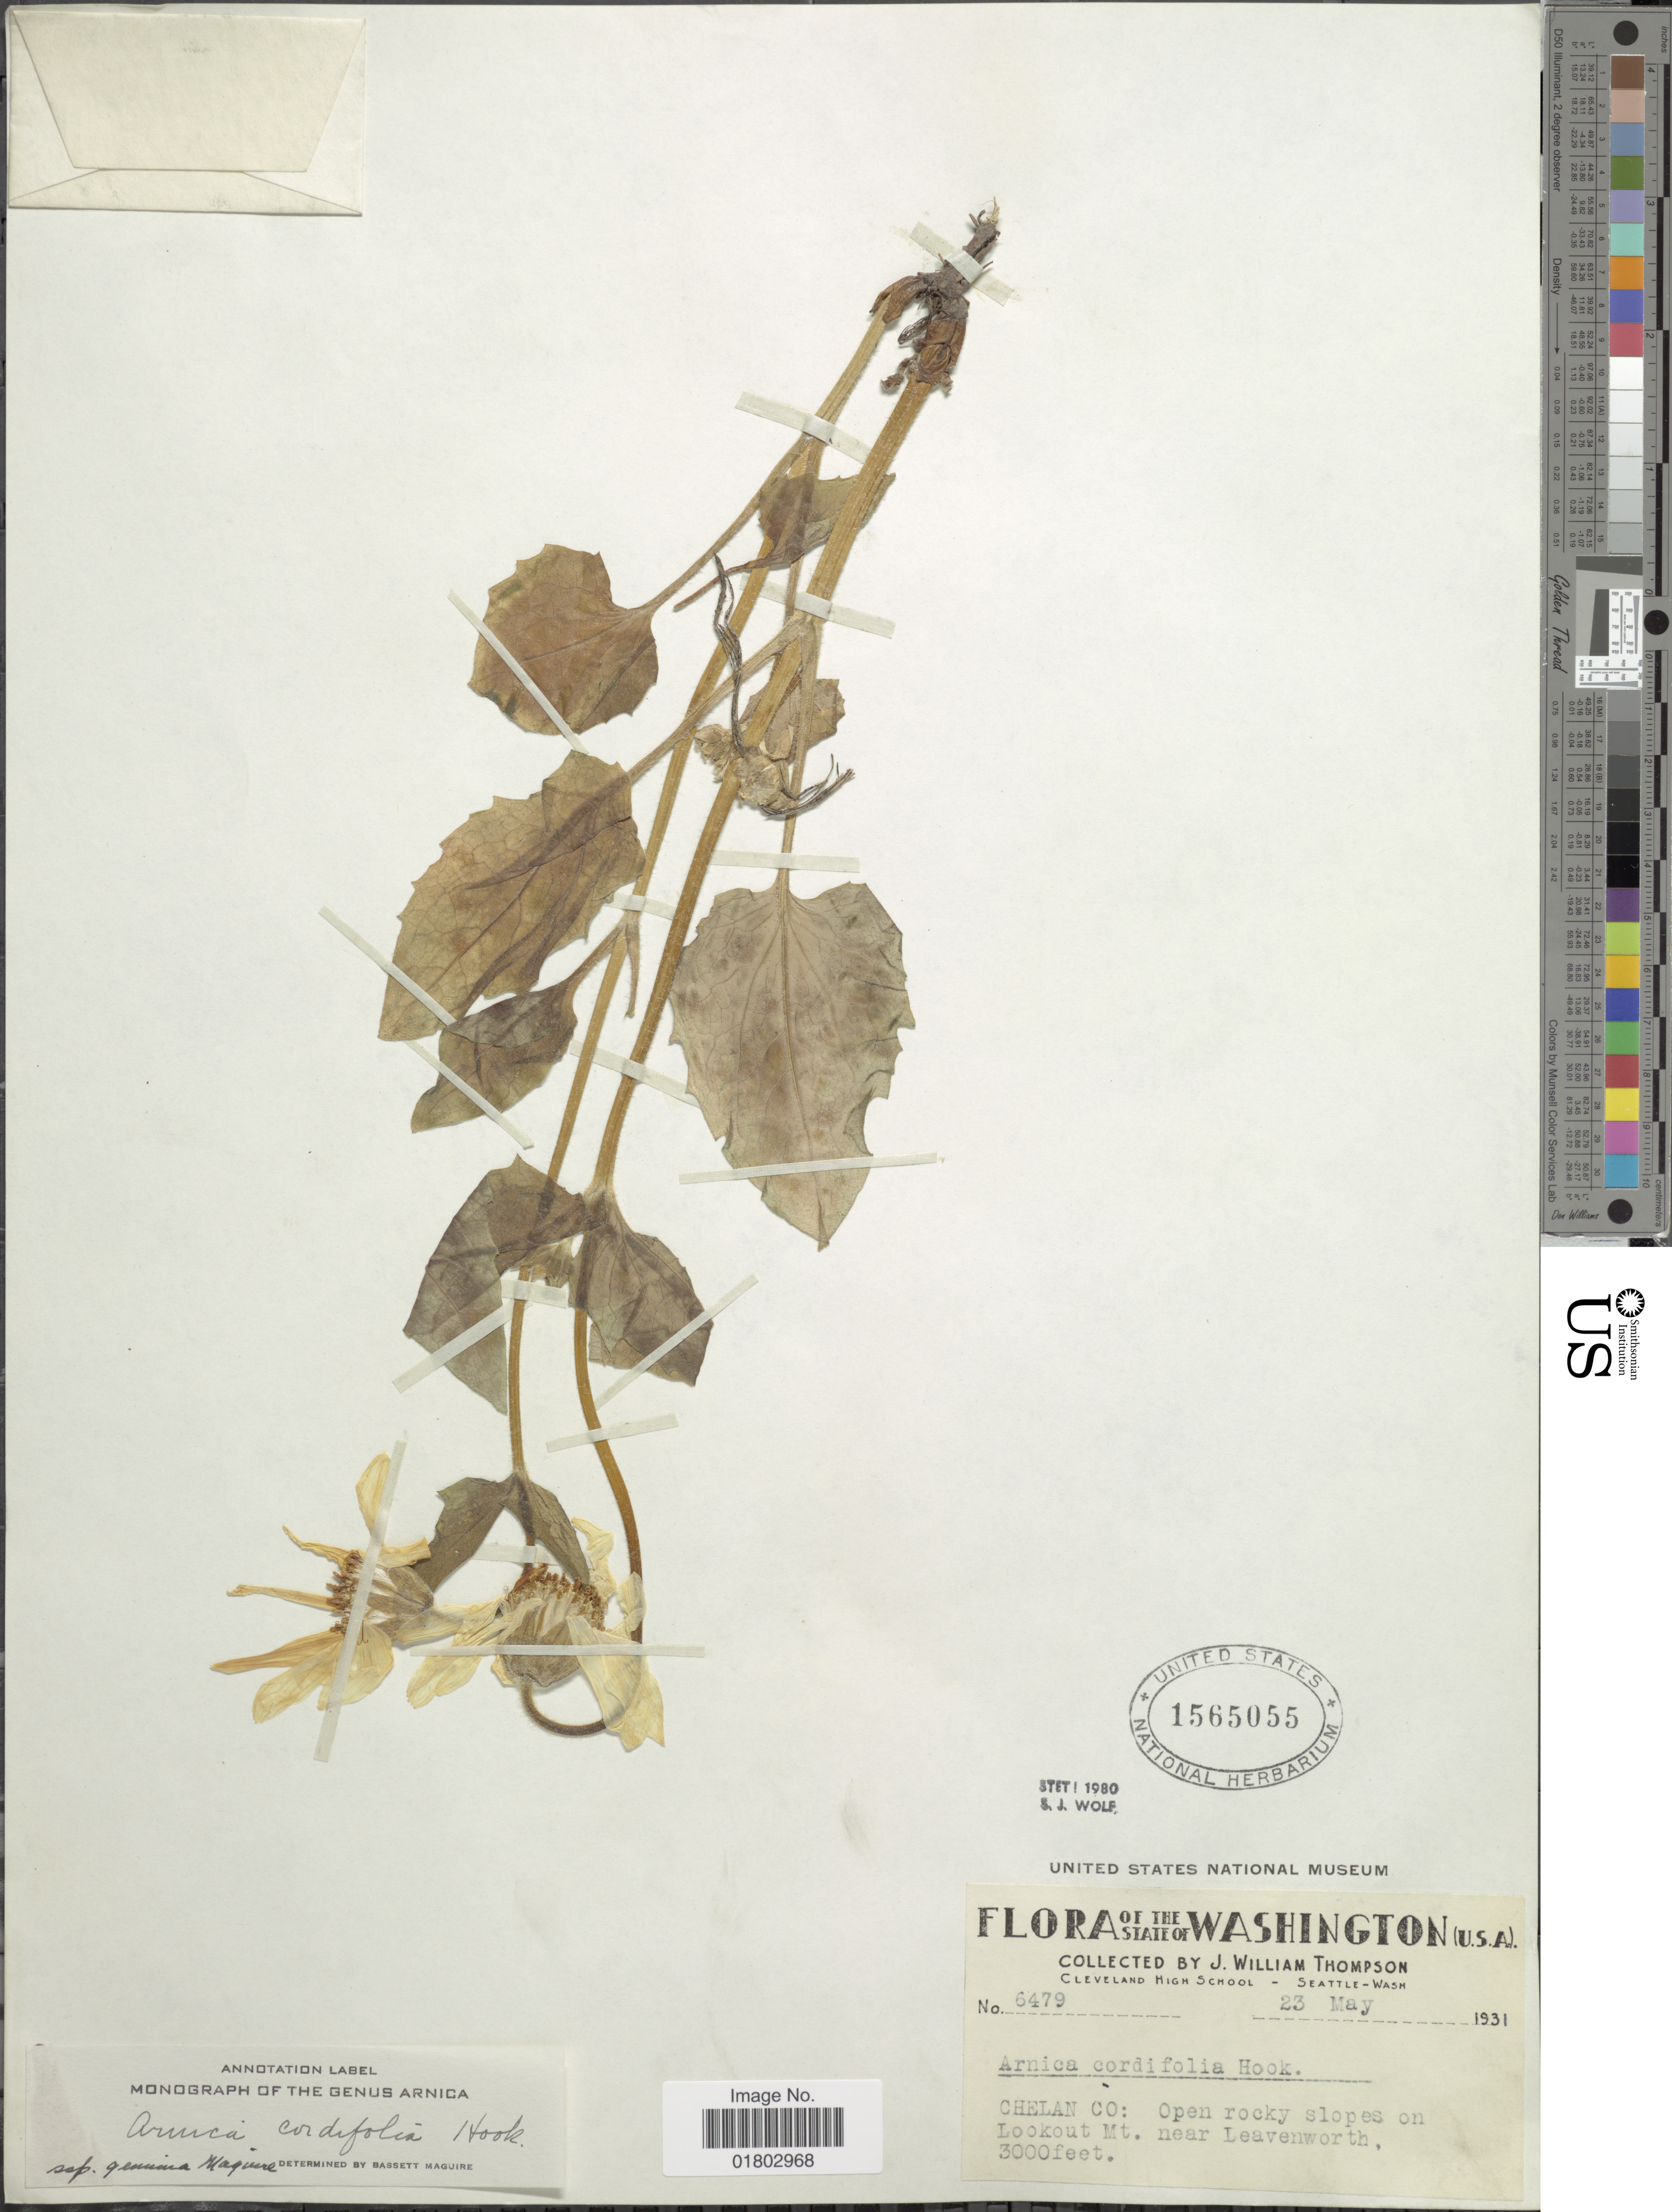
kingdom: Plantae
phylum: Tracheophyta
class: Magnoliopsida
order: Asterales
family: Asteraceae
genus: Arnica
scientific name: Arnica cordifolia subsp. genuina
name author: Maguire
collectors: J. W. Thompson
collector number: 6479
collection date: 1931-05-23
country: United States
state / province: Washington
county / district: Chelan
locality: Chelan Co: Open rocky slopes in Lookout Mt. near Leavenworth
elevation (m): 914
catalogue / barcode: US 1565055